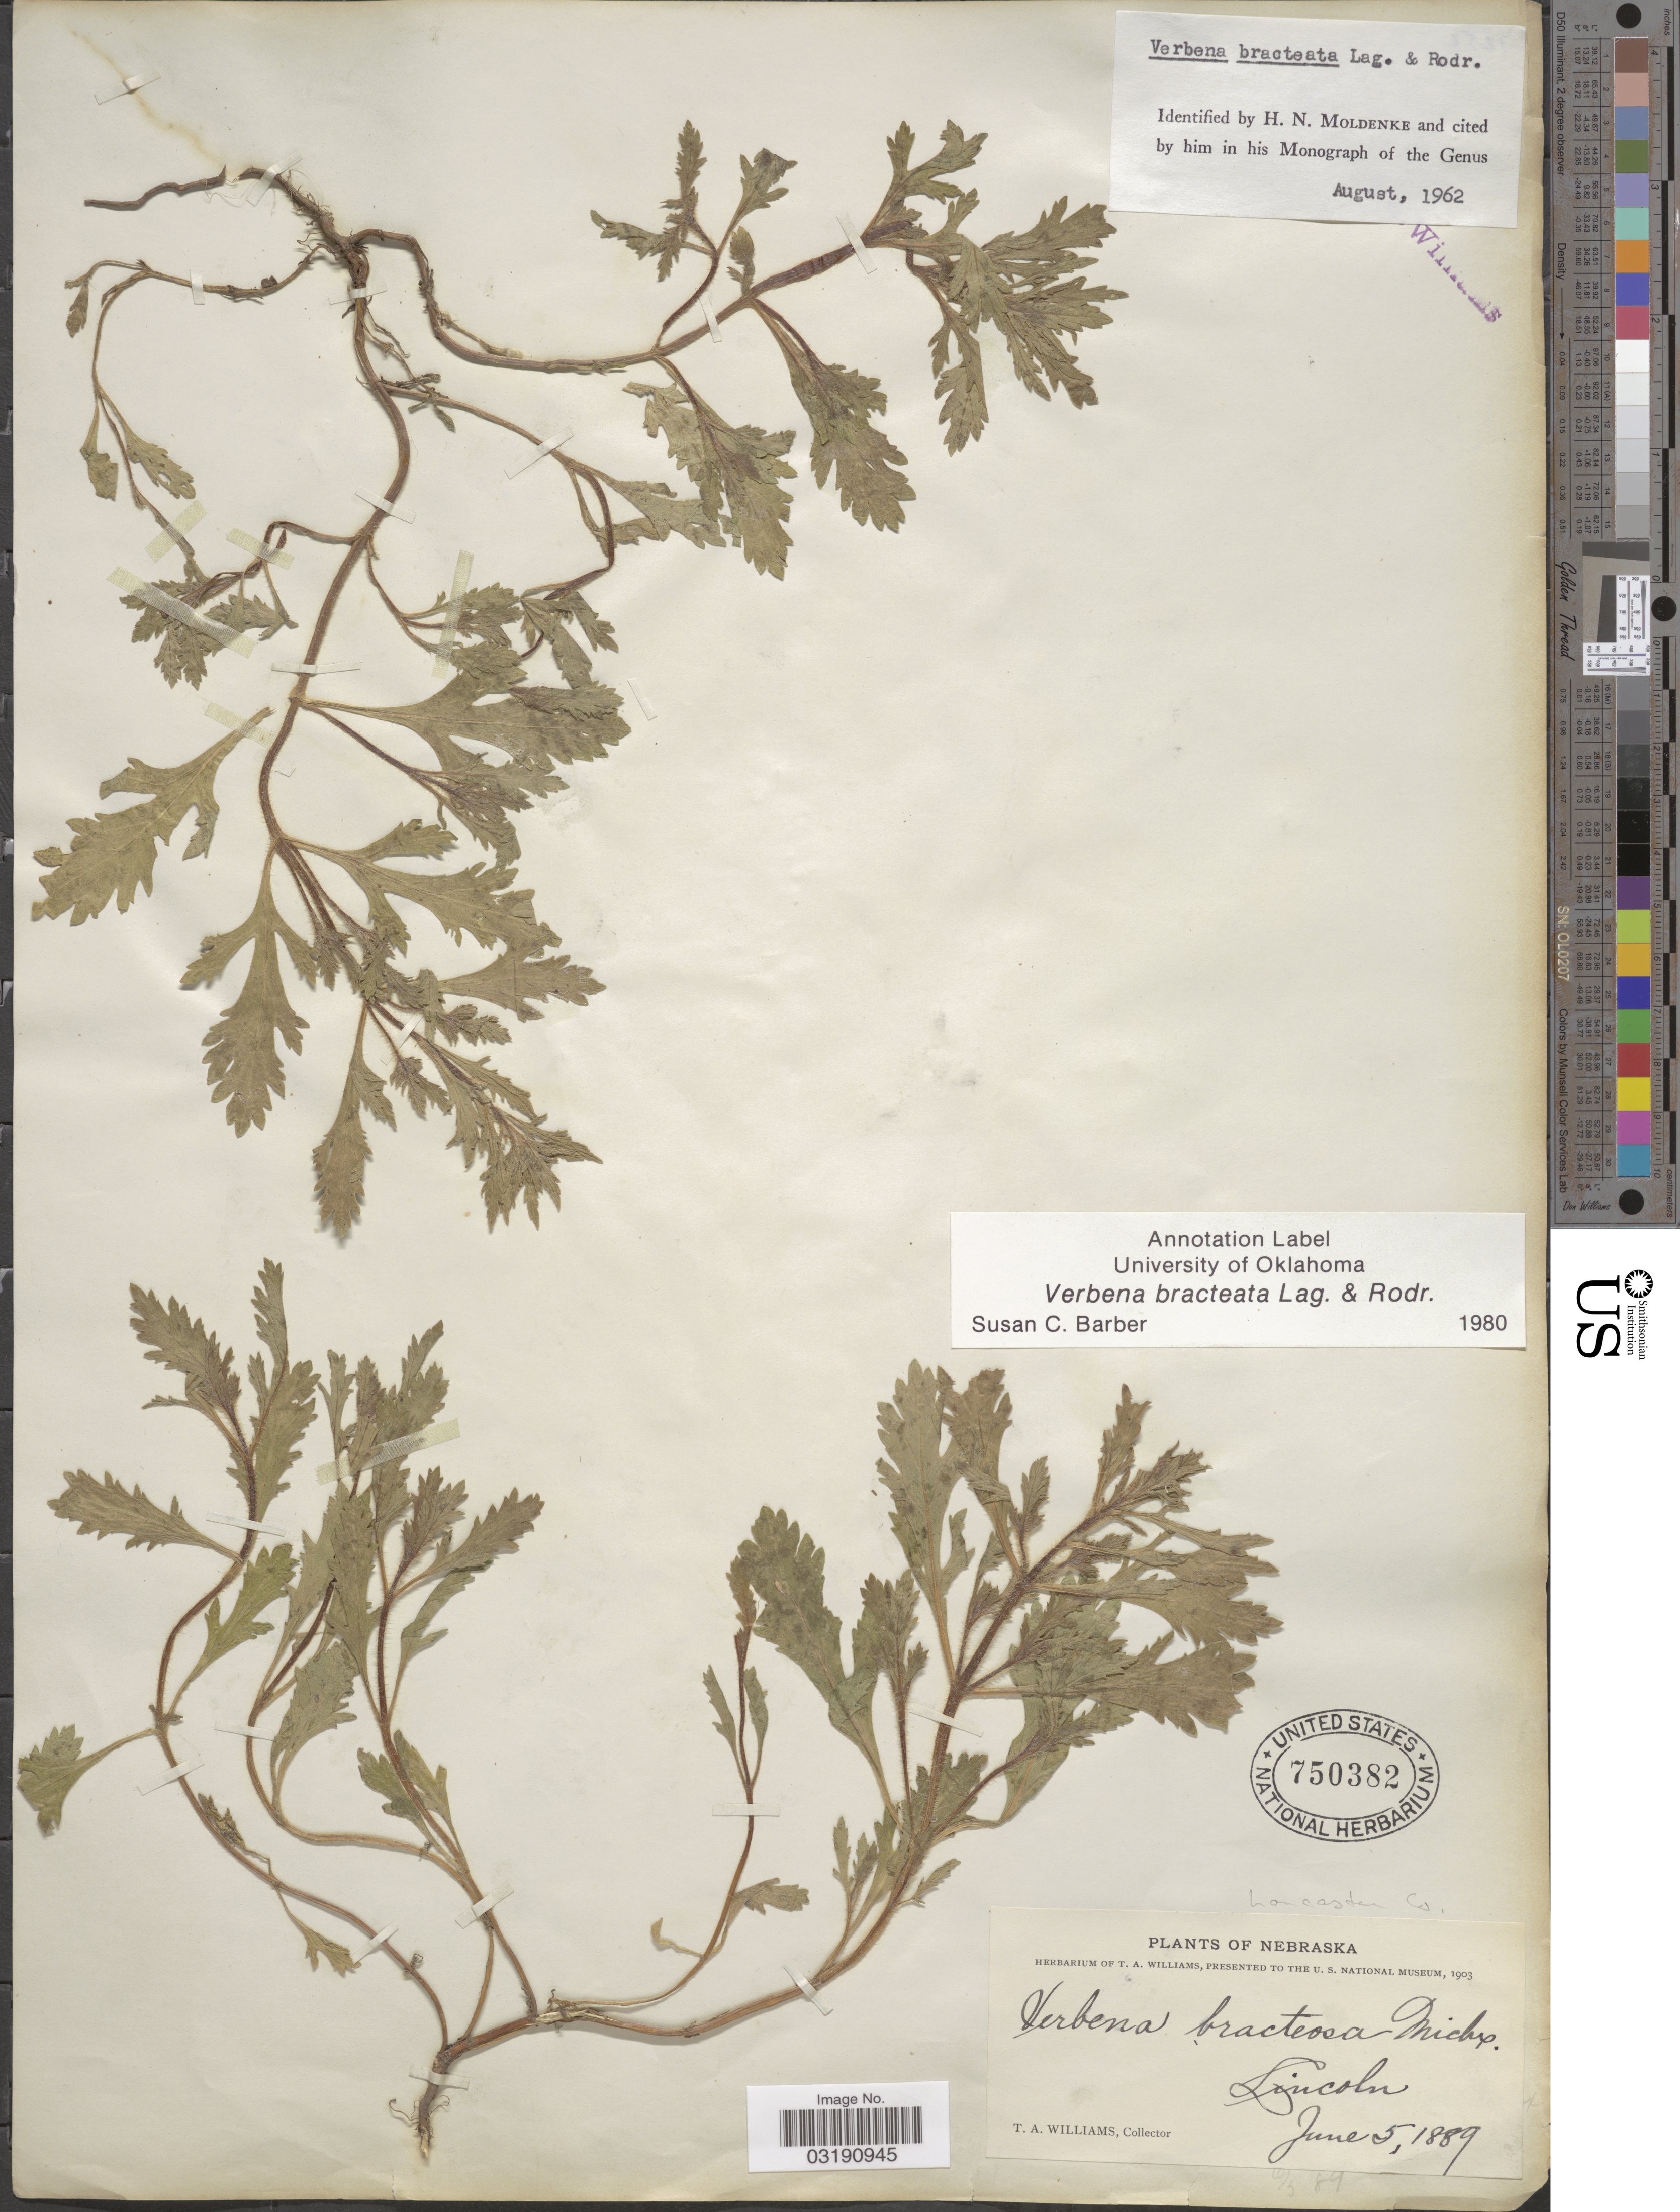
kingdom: Plantae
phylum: Tracheophyta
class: Magnoliopsida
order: Lamiales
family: Verbenaceae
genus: Verbena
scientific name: Verbena bracteata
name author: Cav. ex Lag. & Rodr.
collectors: T. Williams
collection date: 1889-06-05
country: United States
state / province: Nebraska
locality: Lancaster Co. Lincoln.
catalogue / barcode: US 750382